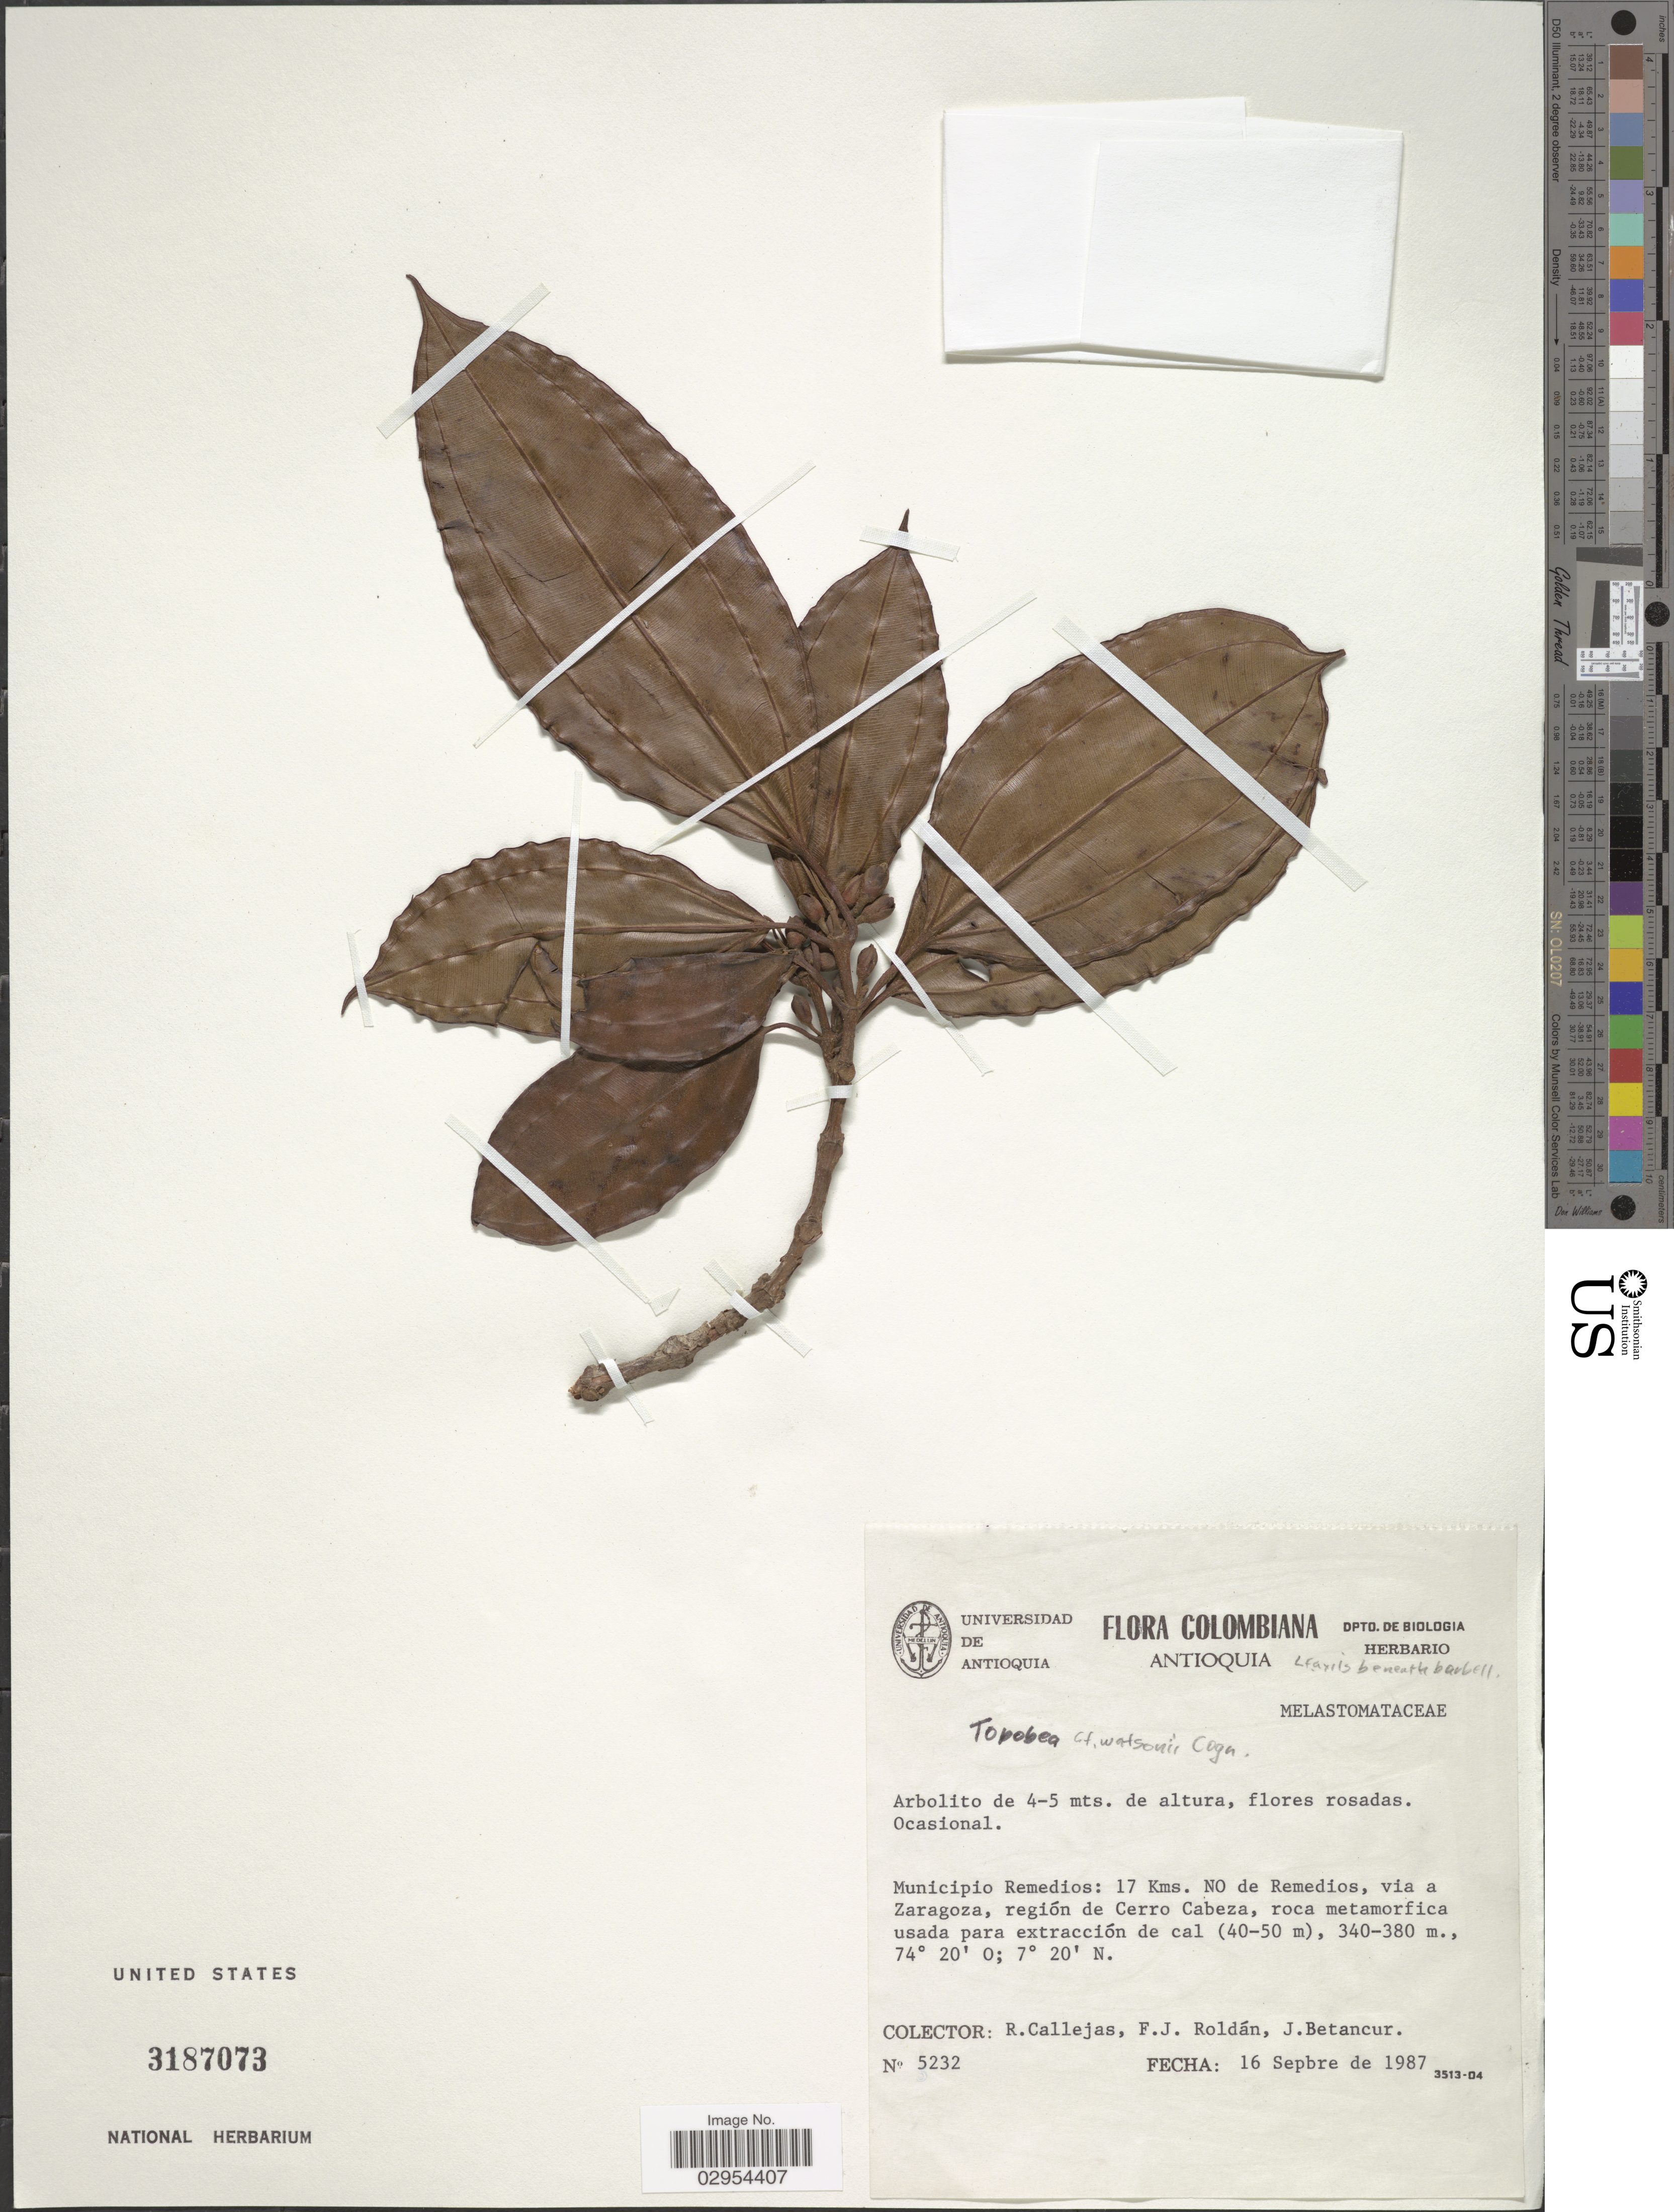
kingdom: Plantae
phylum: Tracheophyta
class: Magnoliopsida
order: Myrtales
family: Melastomataceae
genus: Topobea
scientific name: Topobea sp.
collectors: R. Callejas, F. J. Roldán & J. Betancur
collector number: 5232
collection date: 1987-09-16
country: Colombia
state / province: Antioquia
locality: Municipio Remedios: 17 Kms. NO de Remedios, via a Zaragoza, región de Cerro Cabeza, roca metamorfica usada para extracción de cal (40-50 m).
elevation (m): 340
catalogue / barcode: US 3187073